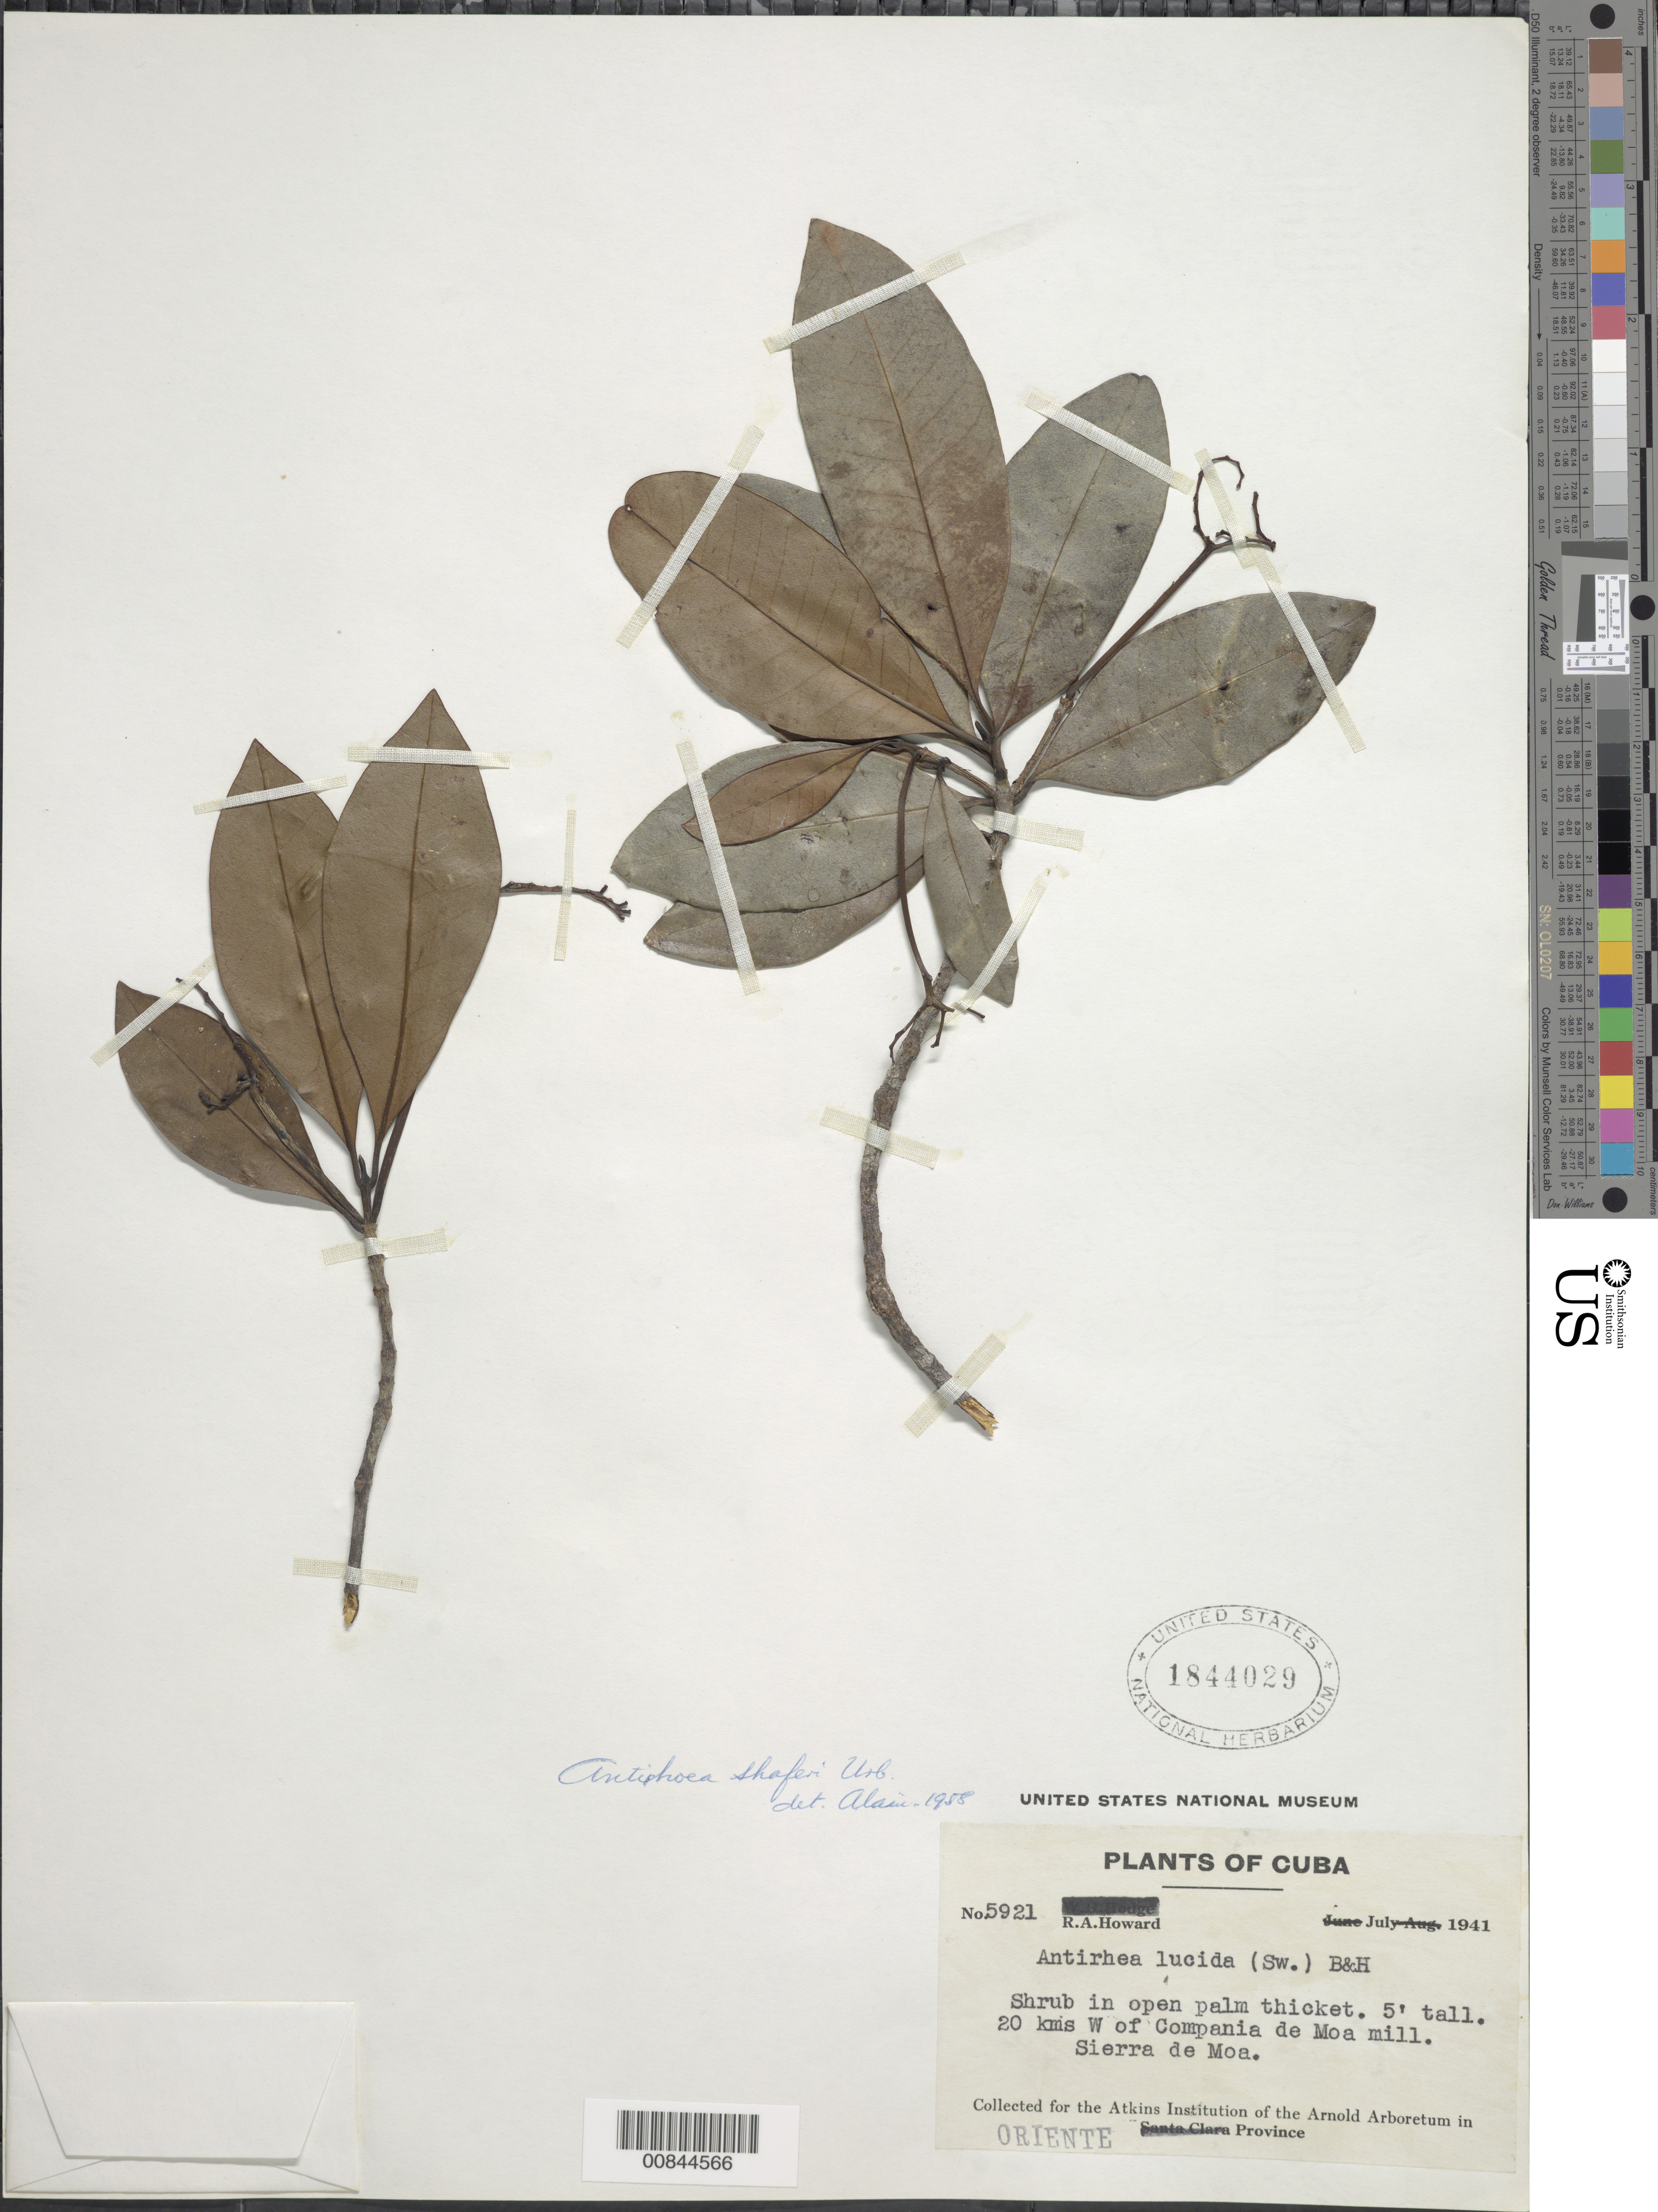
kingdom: Plantae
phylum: Tracheophyta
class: Magnoliopsida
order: Gentianales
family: Rubiaceae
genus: Stenostomum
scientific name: Stenostomum shaferi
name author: (Urb.) Borhidi & Fernández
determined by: Liogier, Alain H.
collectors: R. A. Howard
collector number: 5921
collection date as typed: Jul 1941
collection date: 1941-07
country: Cuba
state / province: Oriente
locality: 20 km W of Compania de Moa mill. Sierra de Moa.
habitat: Open palm thicket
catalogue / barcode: US 1844029